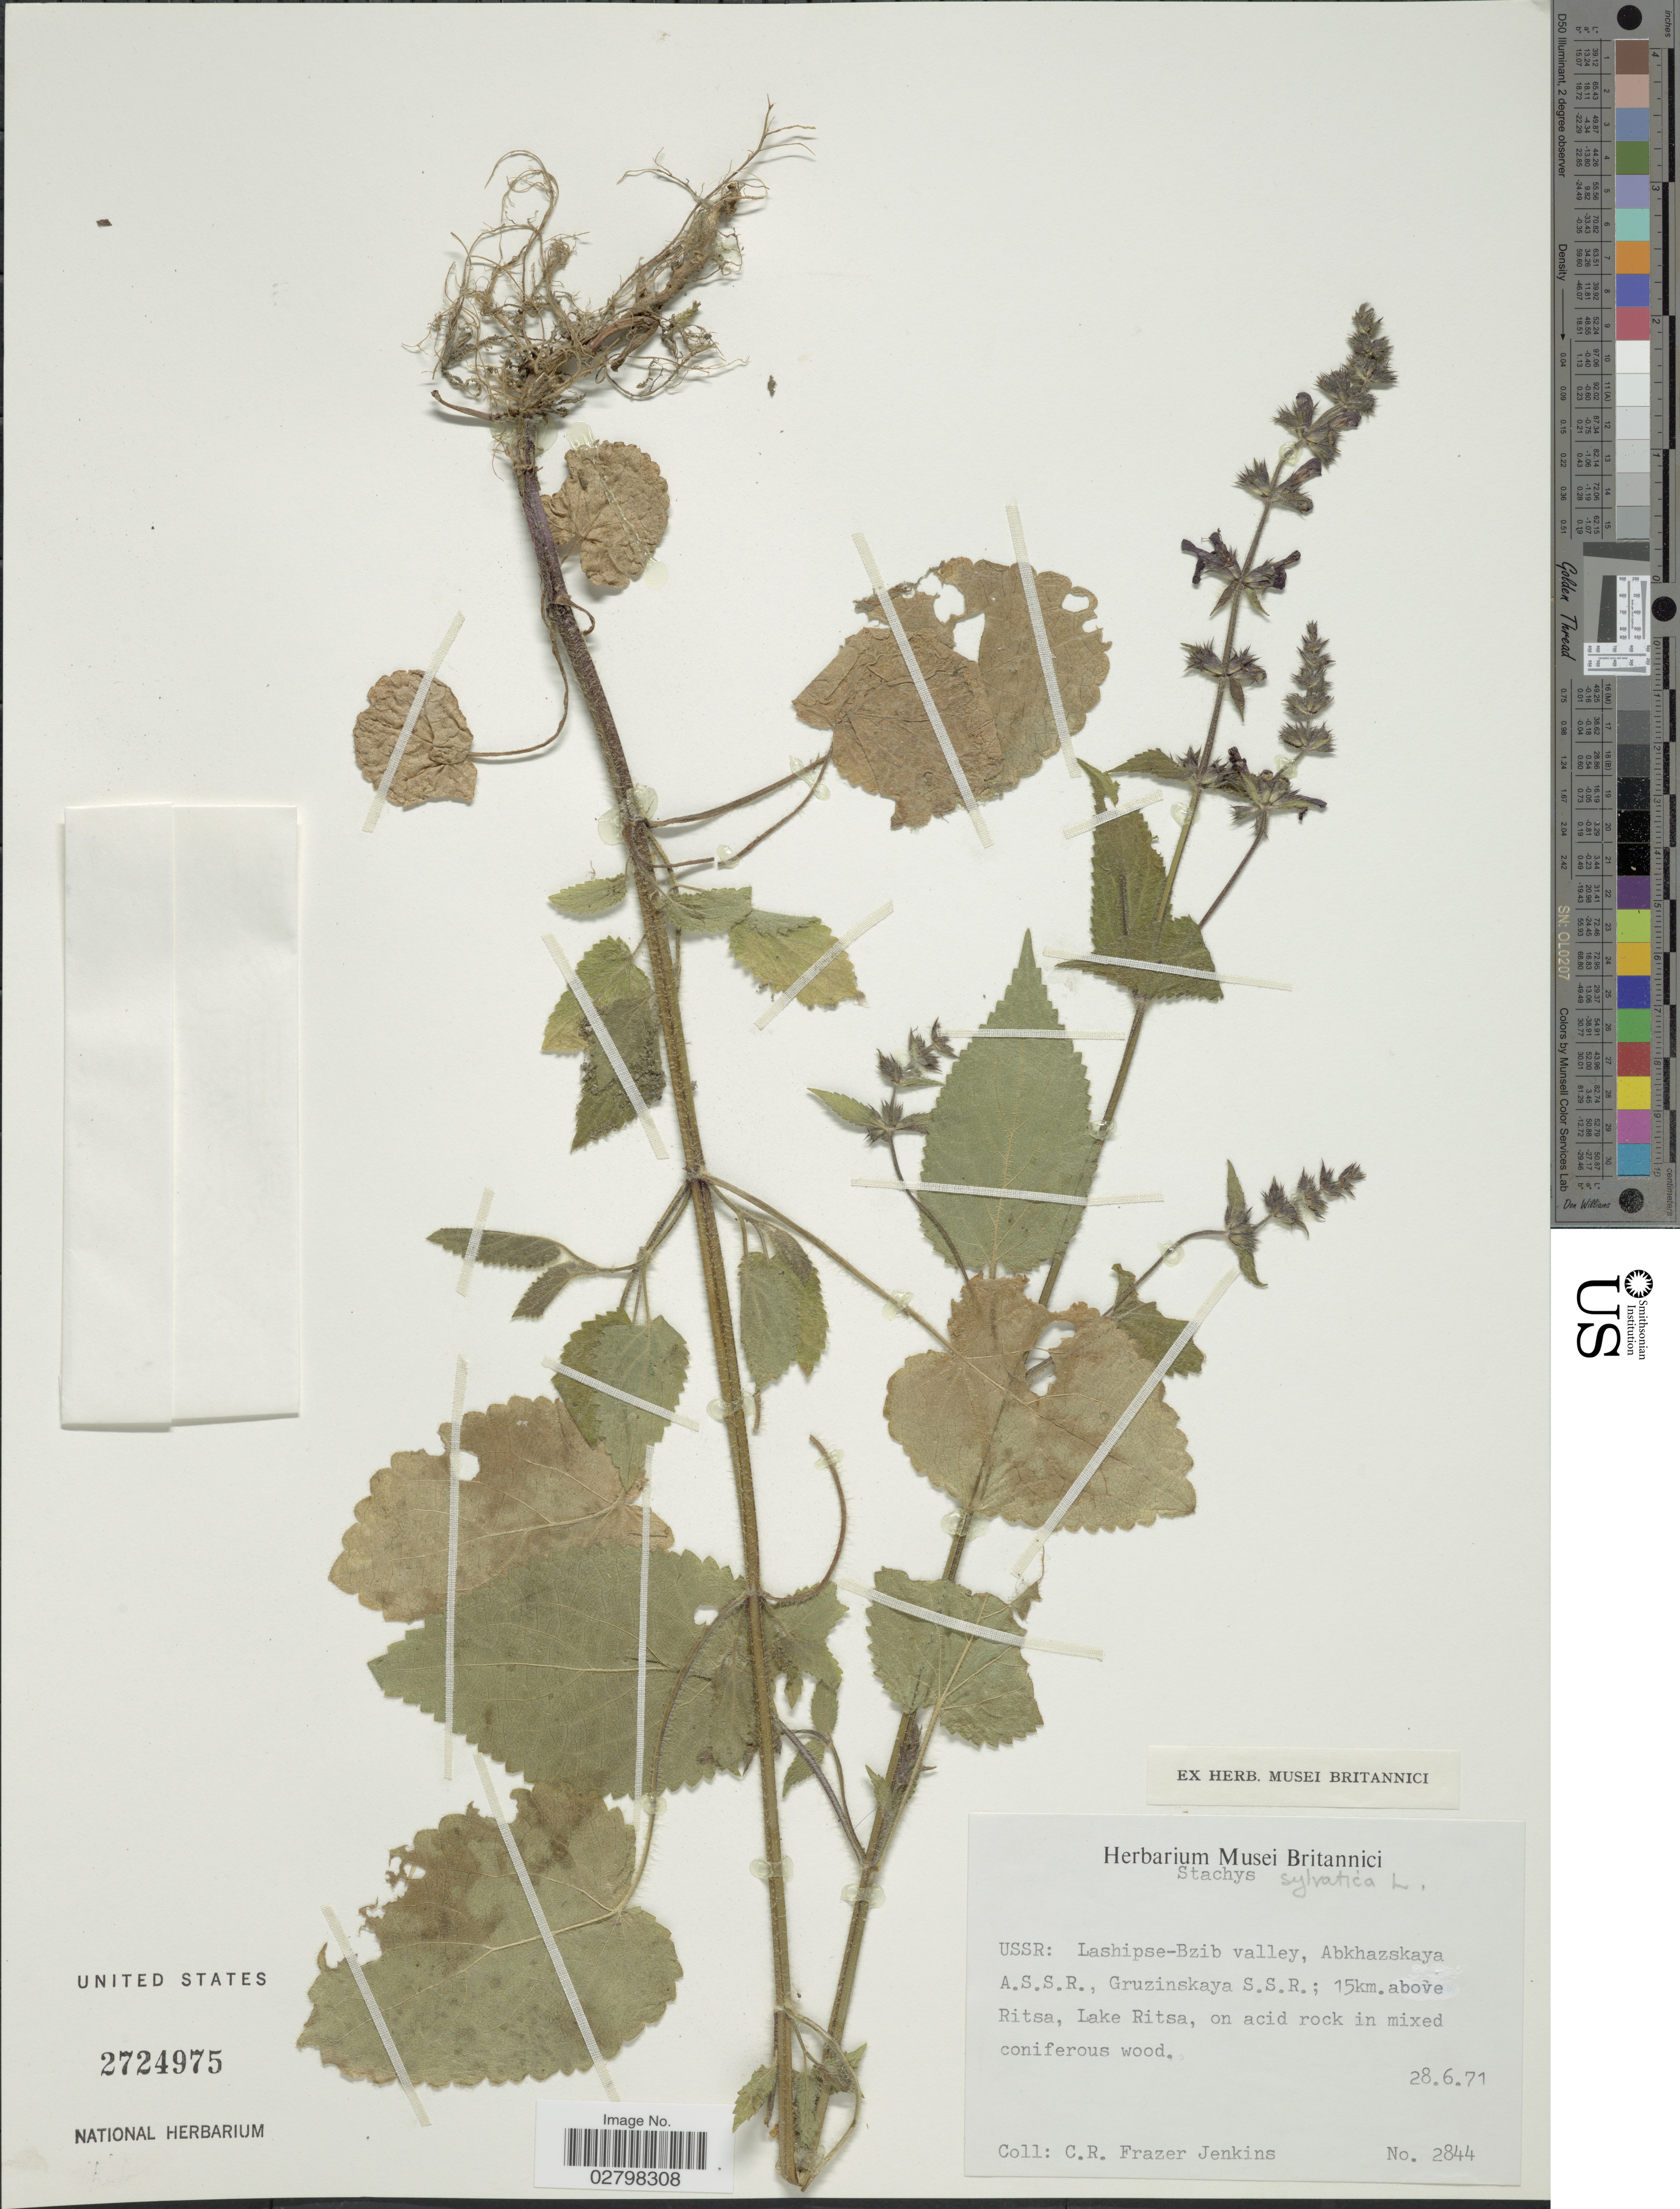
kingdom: Plantae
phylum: Tracheophyta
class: Magnoliopsida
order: Lamiales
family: Lamiaceae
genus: Stachys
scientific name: Stachys sylvatica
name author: L.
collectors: C. R. Fraser-Jenkins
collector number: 2844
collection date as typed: Transcribed d/m/y: 28/6/71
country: Georgia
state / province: Abkhazia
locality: USSR: Lashipse-Bzib valley, Abkhazskaya A.S.S.R., Gruzinskaya S.S.R.; 15km. above Ritsa. Lake Ritsa.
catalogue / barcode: US 2724975